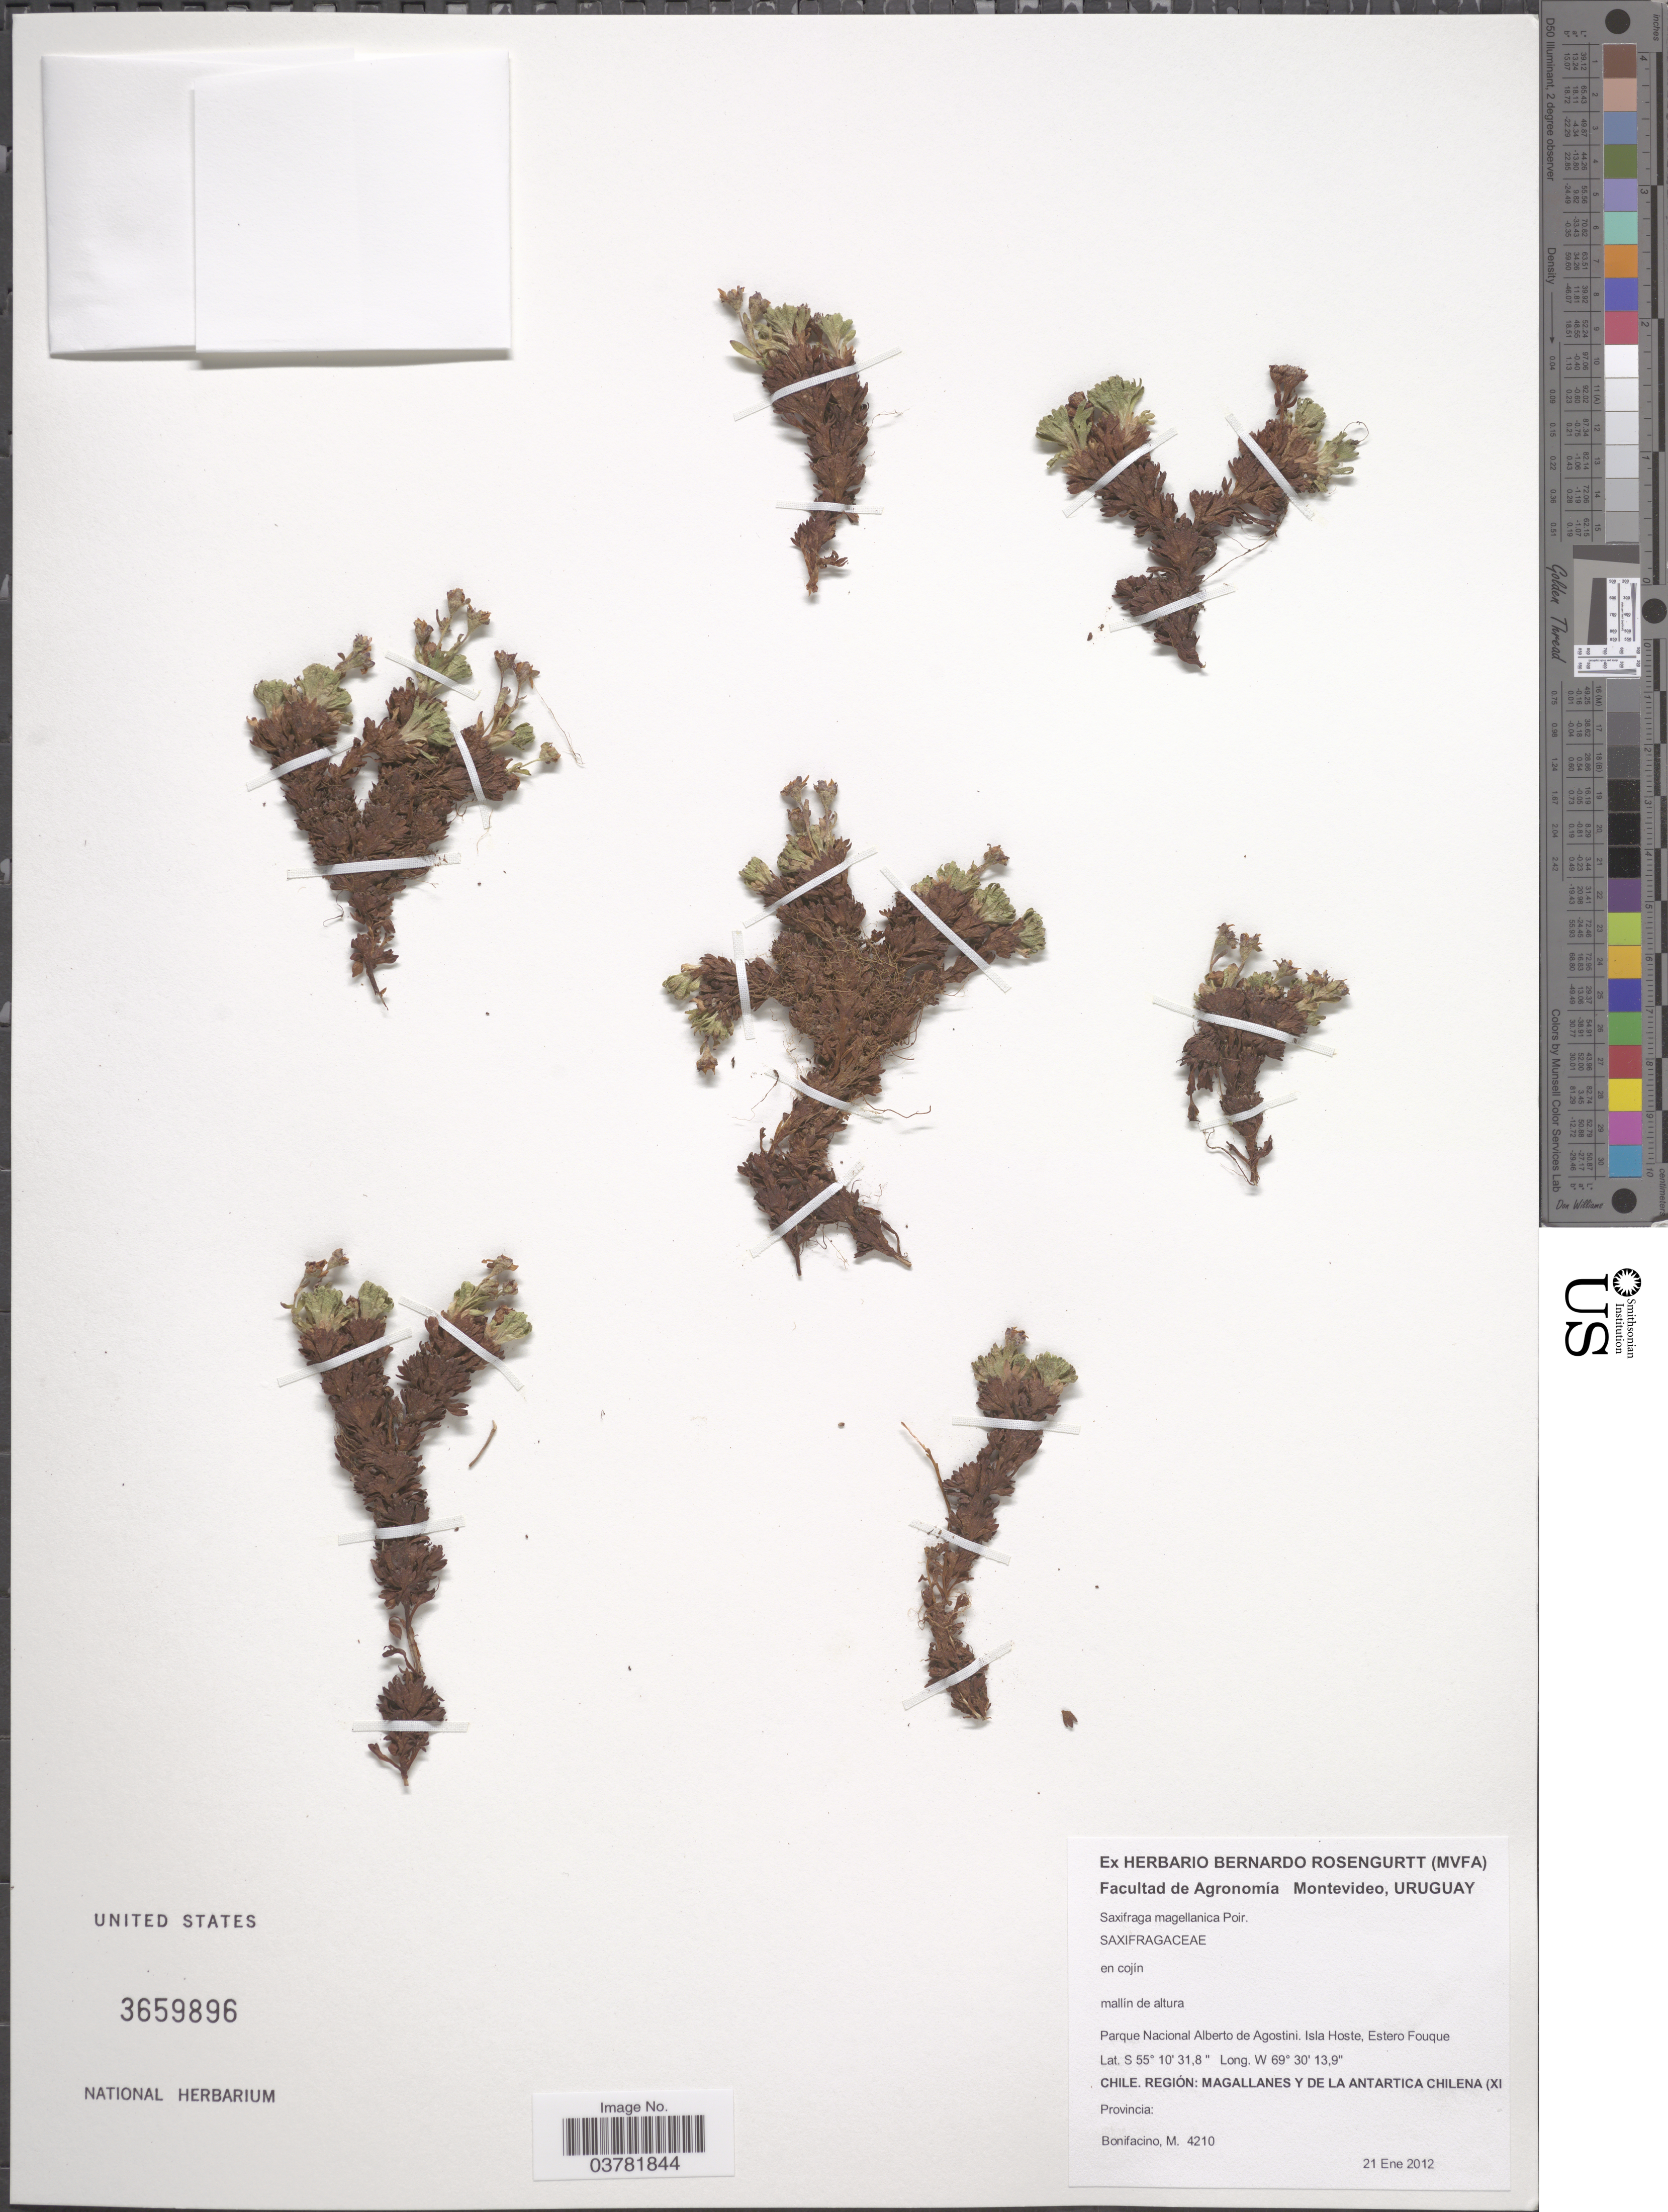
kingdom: Plantae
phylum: Tracheophyta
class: Magnoliopsida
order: Saxifragales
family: Saxifragaceae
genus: Saxifraga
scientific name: Saxifraga magellanica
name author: Poir.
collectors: M. Bonifacino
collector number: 4210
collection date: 2012-01-21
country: Chile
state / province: Magallanes y de la Antártica Chilena (XII)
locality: Parque Nacional Alberto de Agostini. Isla Hoste, Estero Fouque. Región: Magallanes y de la Antartica Chilena (XI.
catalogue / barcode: US 3659896